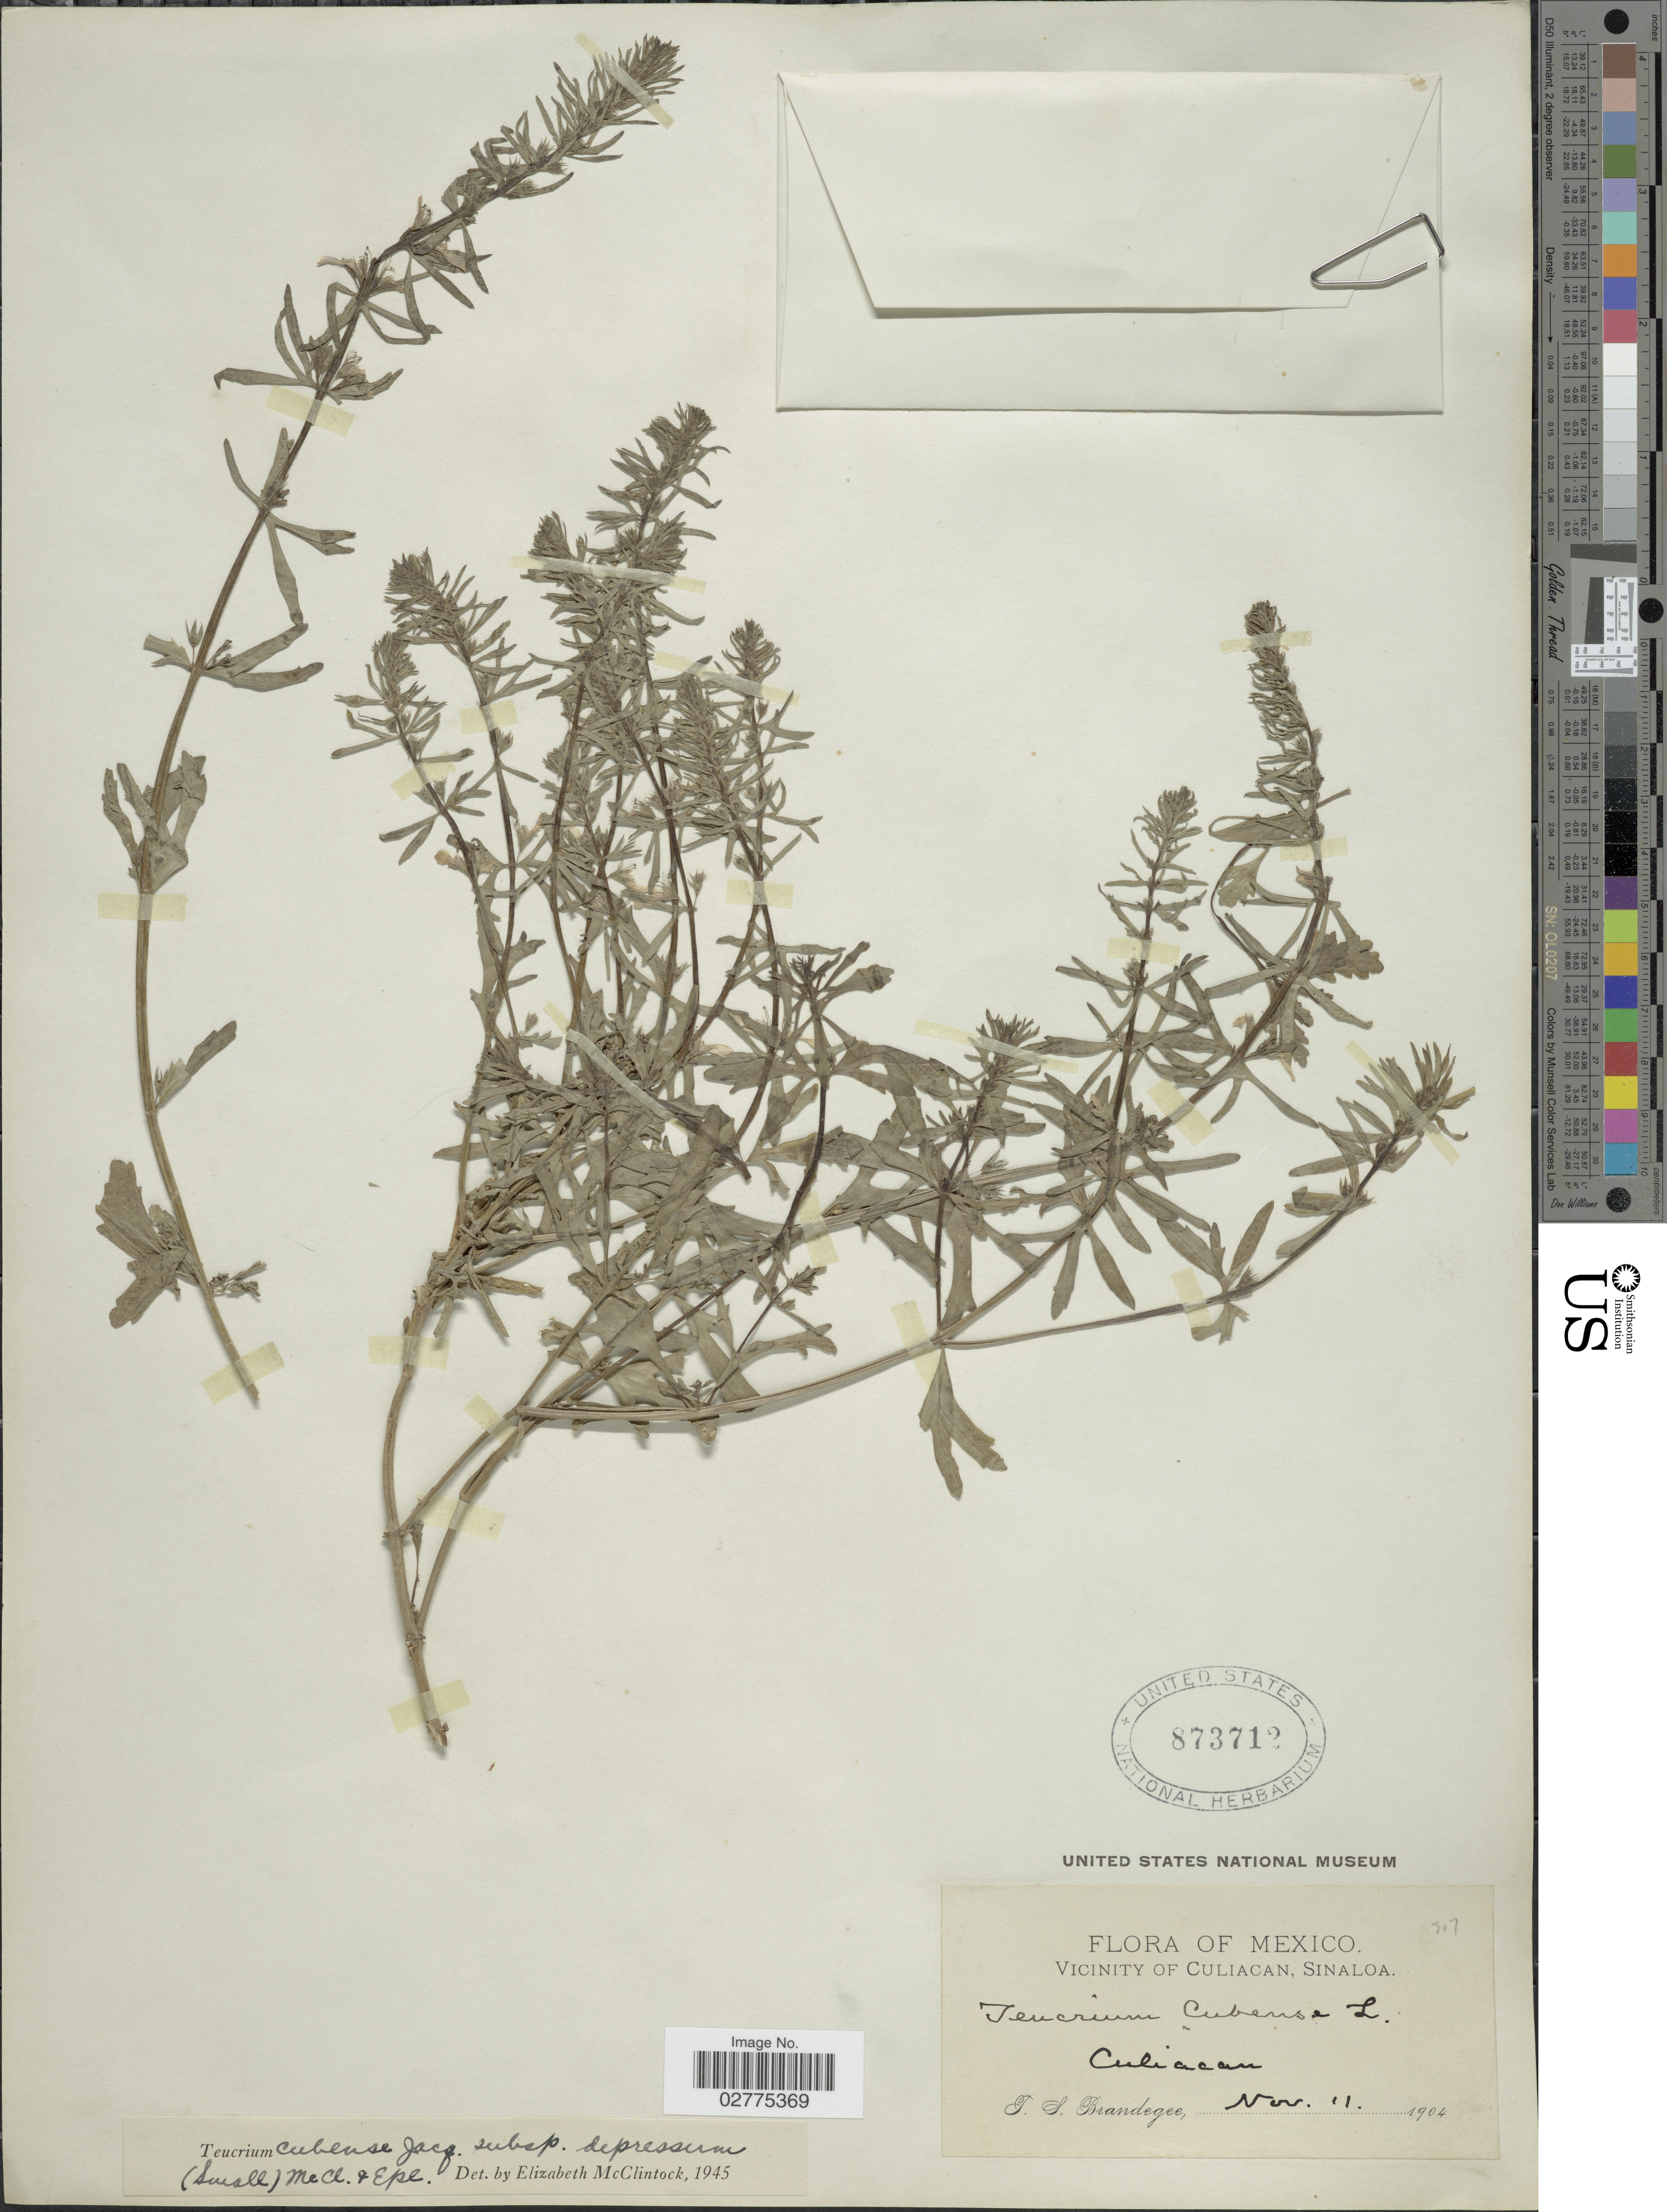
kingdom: Plantae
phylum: Tracheophyta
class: Magnoliopsida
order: Lamiales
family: Lamiaceae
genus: Teucrium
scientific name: Teucrium cubense subsp. depressum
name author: (Small) E. M. McClint. & Epling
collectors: T. S. Brandegee (herbarium)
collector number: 317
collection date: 1904-11-11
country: Mexico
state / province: Sinaloa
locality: Vicinity of Culiacan, Sinaloa.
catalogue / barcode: US 873712